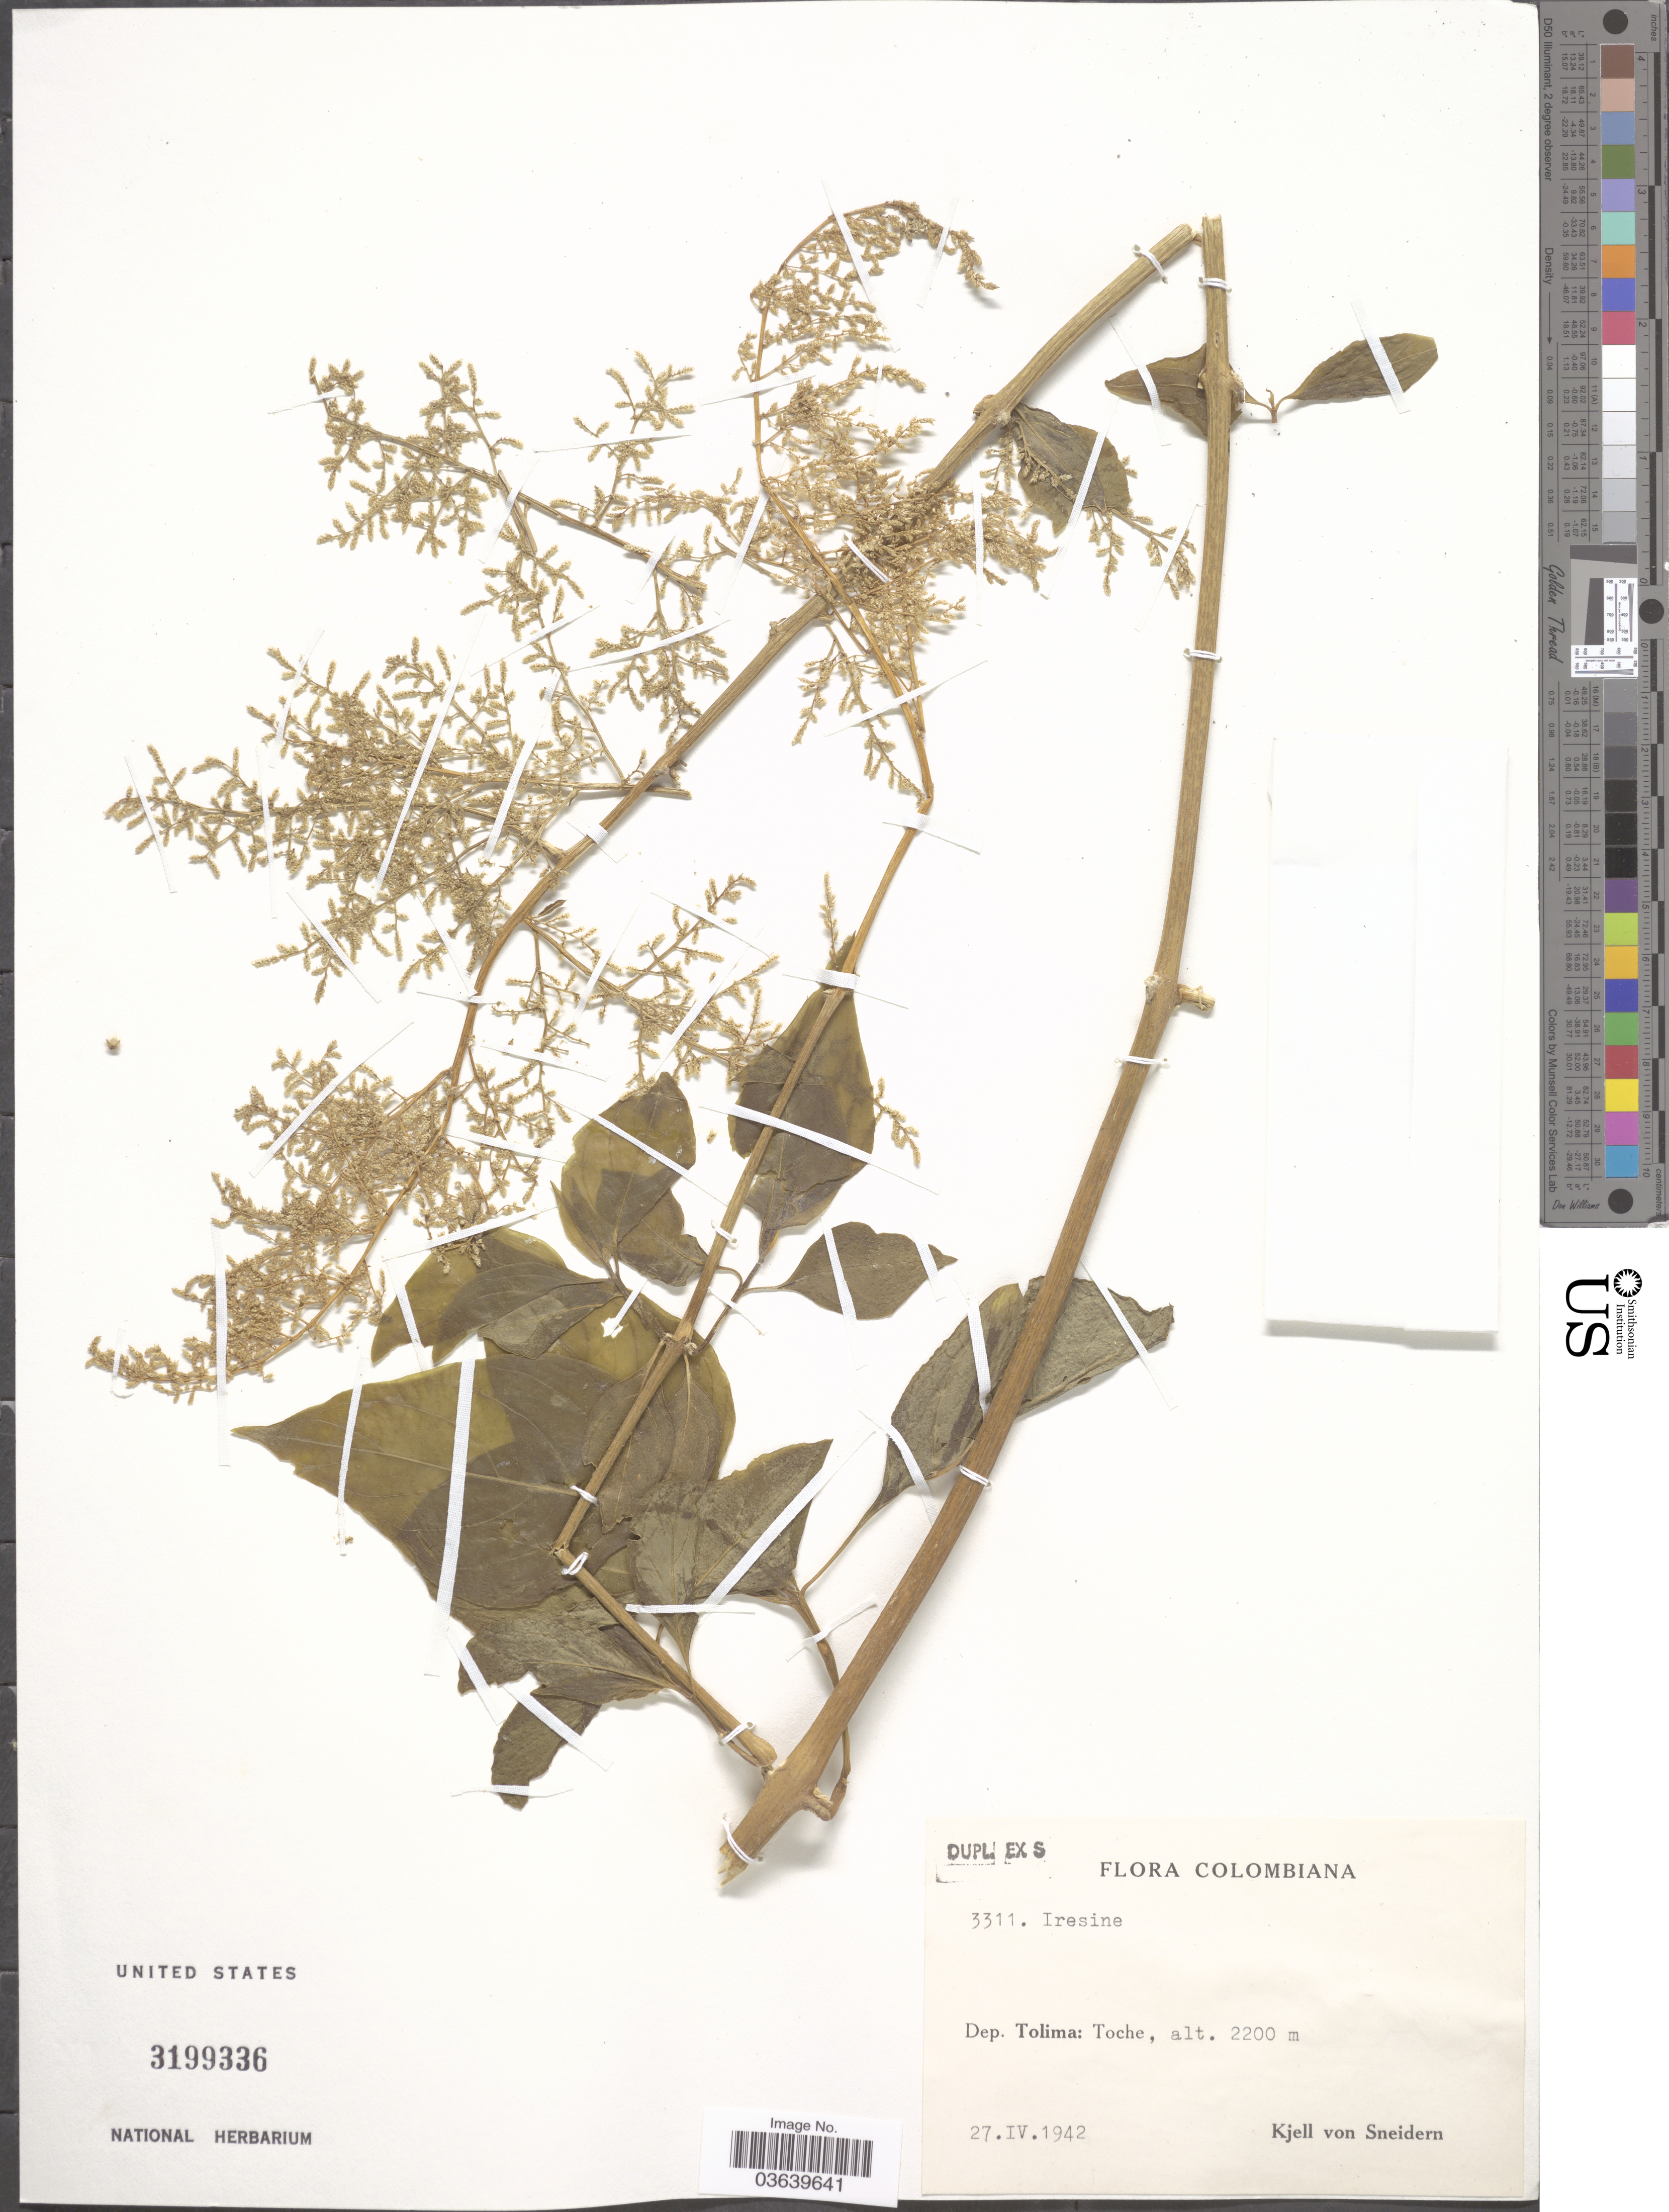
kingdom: Plantae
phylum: Tracheophyta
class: Magnoliopsida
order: Caryophyllales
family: Amaranthaceae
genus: Iresine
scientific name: Iresine sp.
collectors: K. von Sneidern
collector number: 3311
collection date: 1942-04-27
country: Colombia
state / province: Tolima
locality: Dep. Tolima: Toche.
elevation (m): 2200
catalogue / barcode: US 3199336